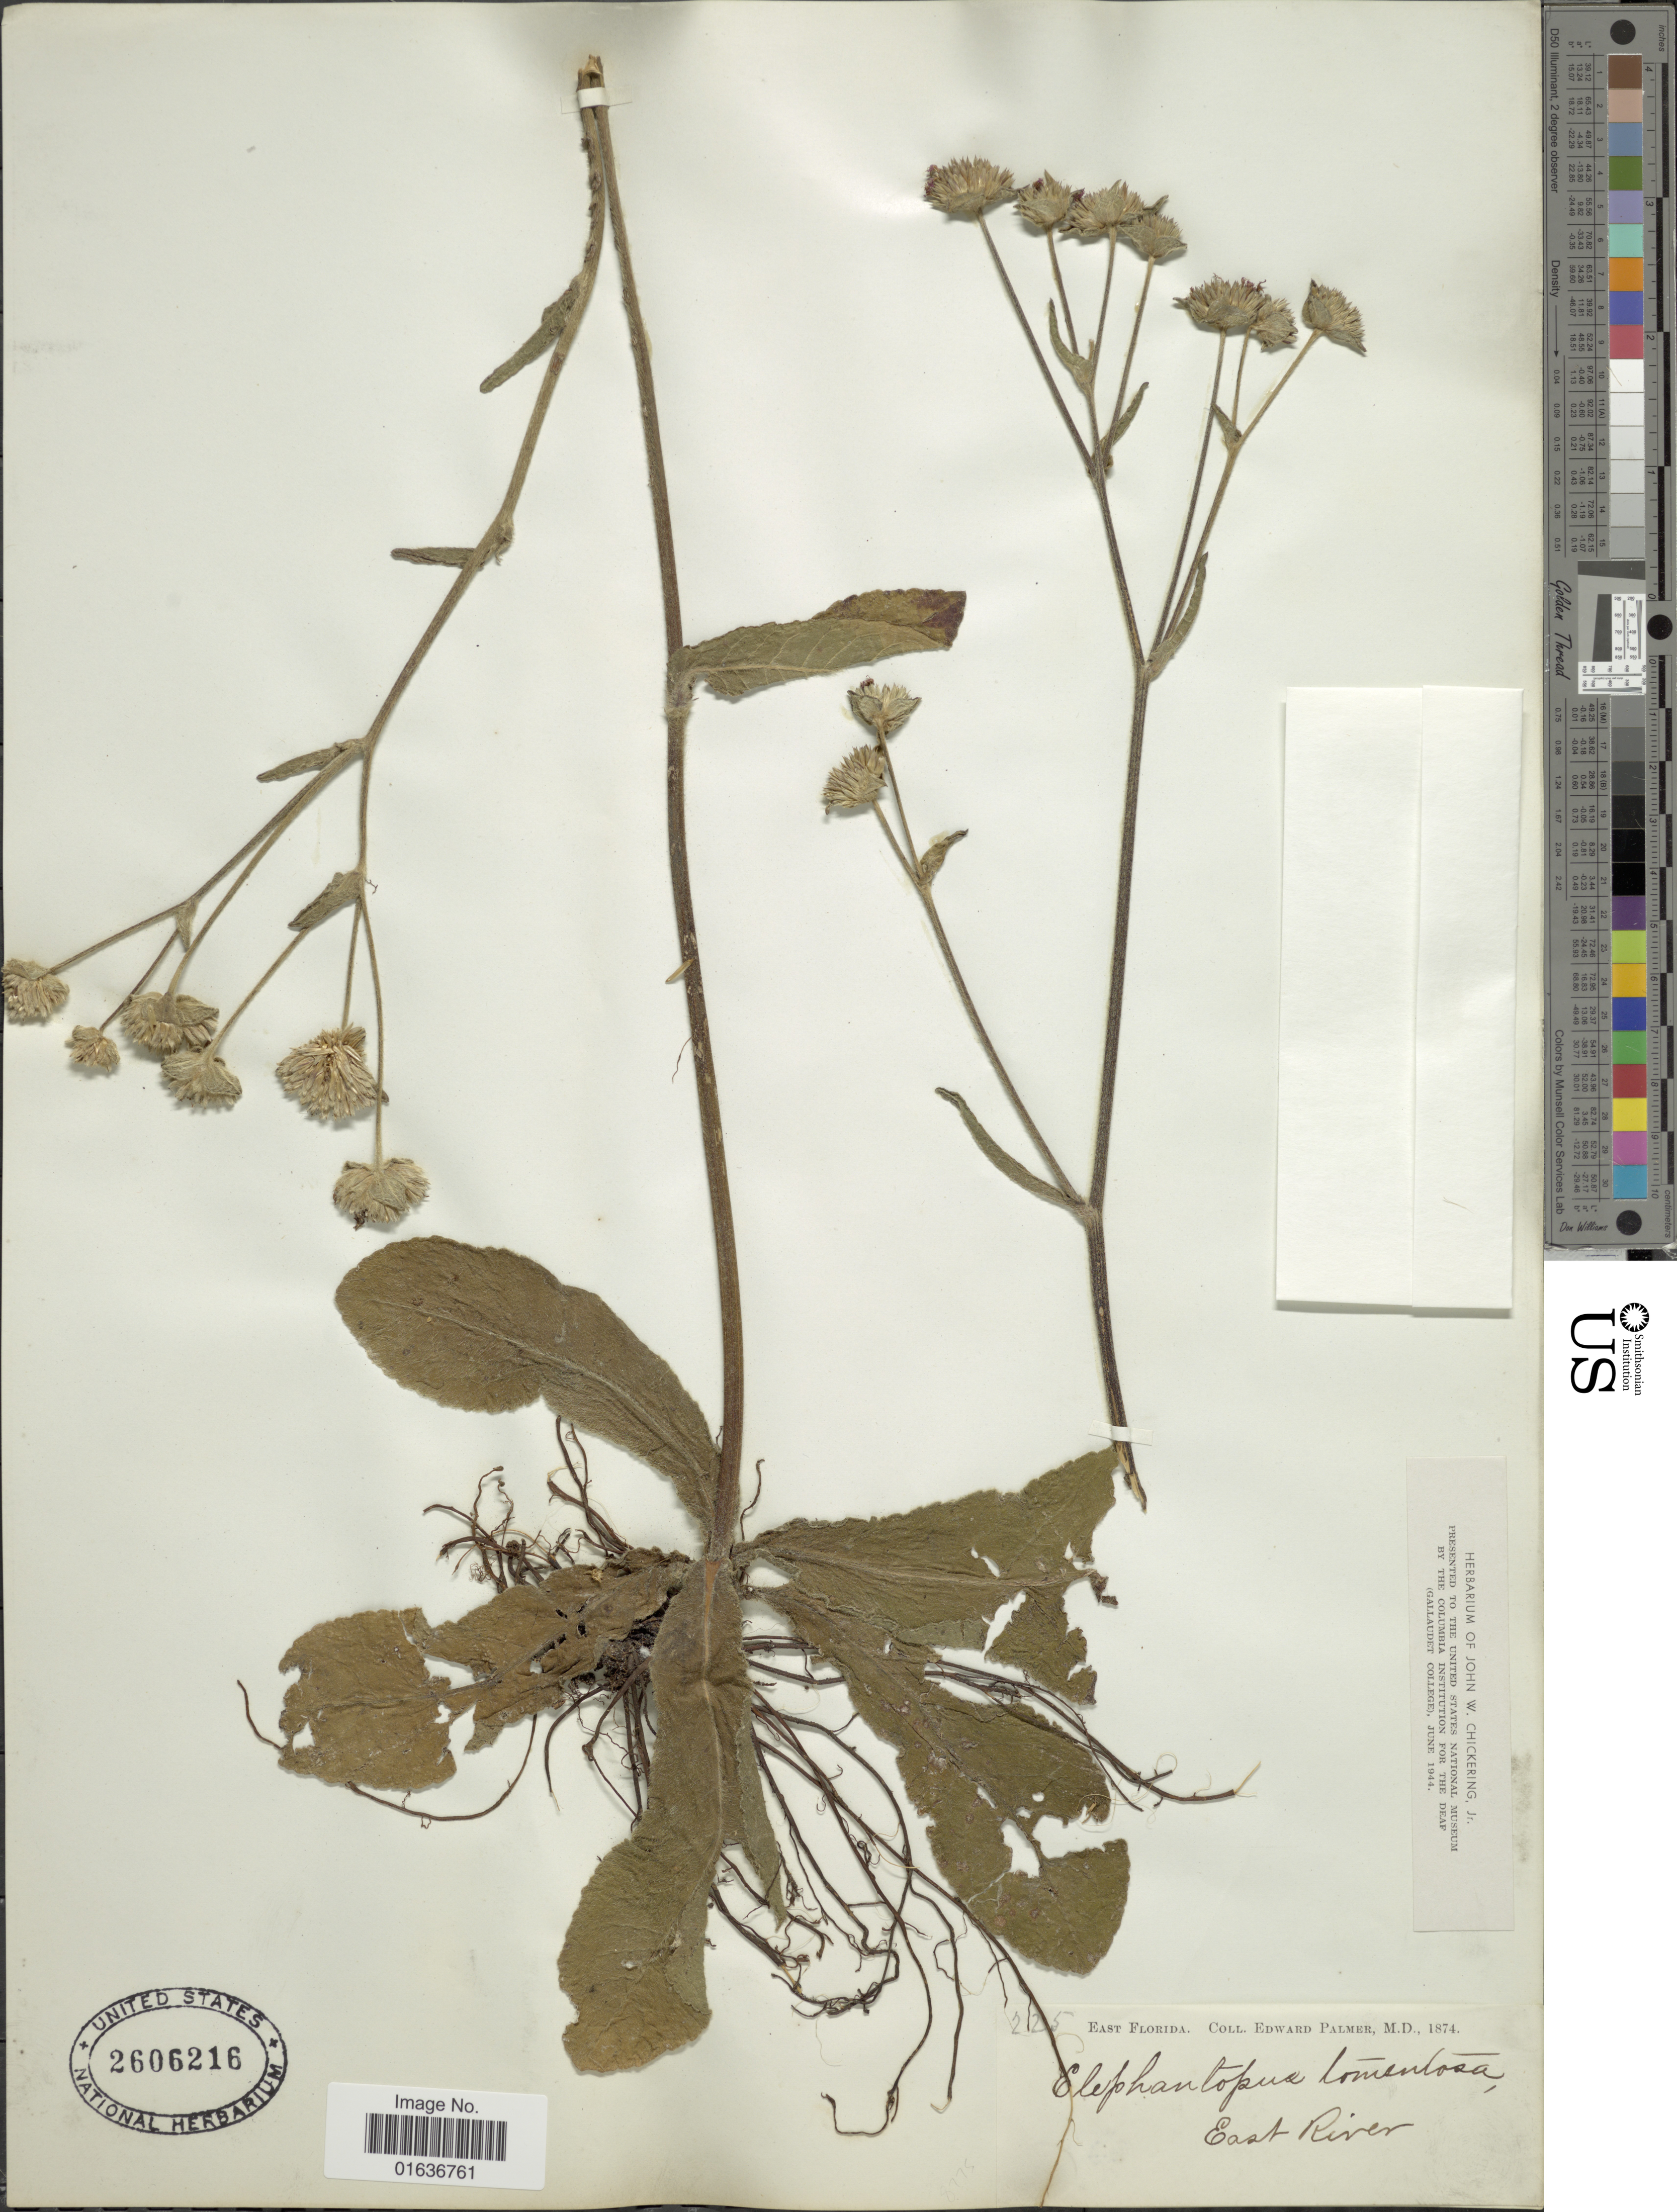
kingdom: Plantae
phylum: Tracheophyta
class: Magnoliopsida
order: Asterales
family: Asteraceae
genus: Elephantopus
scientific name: Elephantopus tomentosus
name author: L.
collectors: E. Palmer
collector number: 225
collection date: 1874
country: United States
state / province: Florida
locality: East Florida, East River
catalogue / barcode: US 2606216